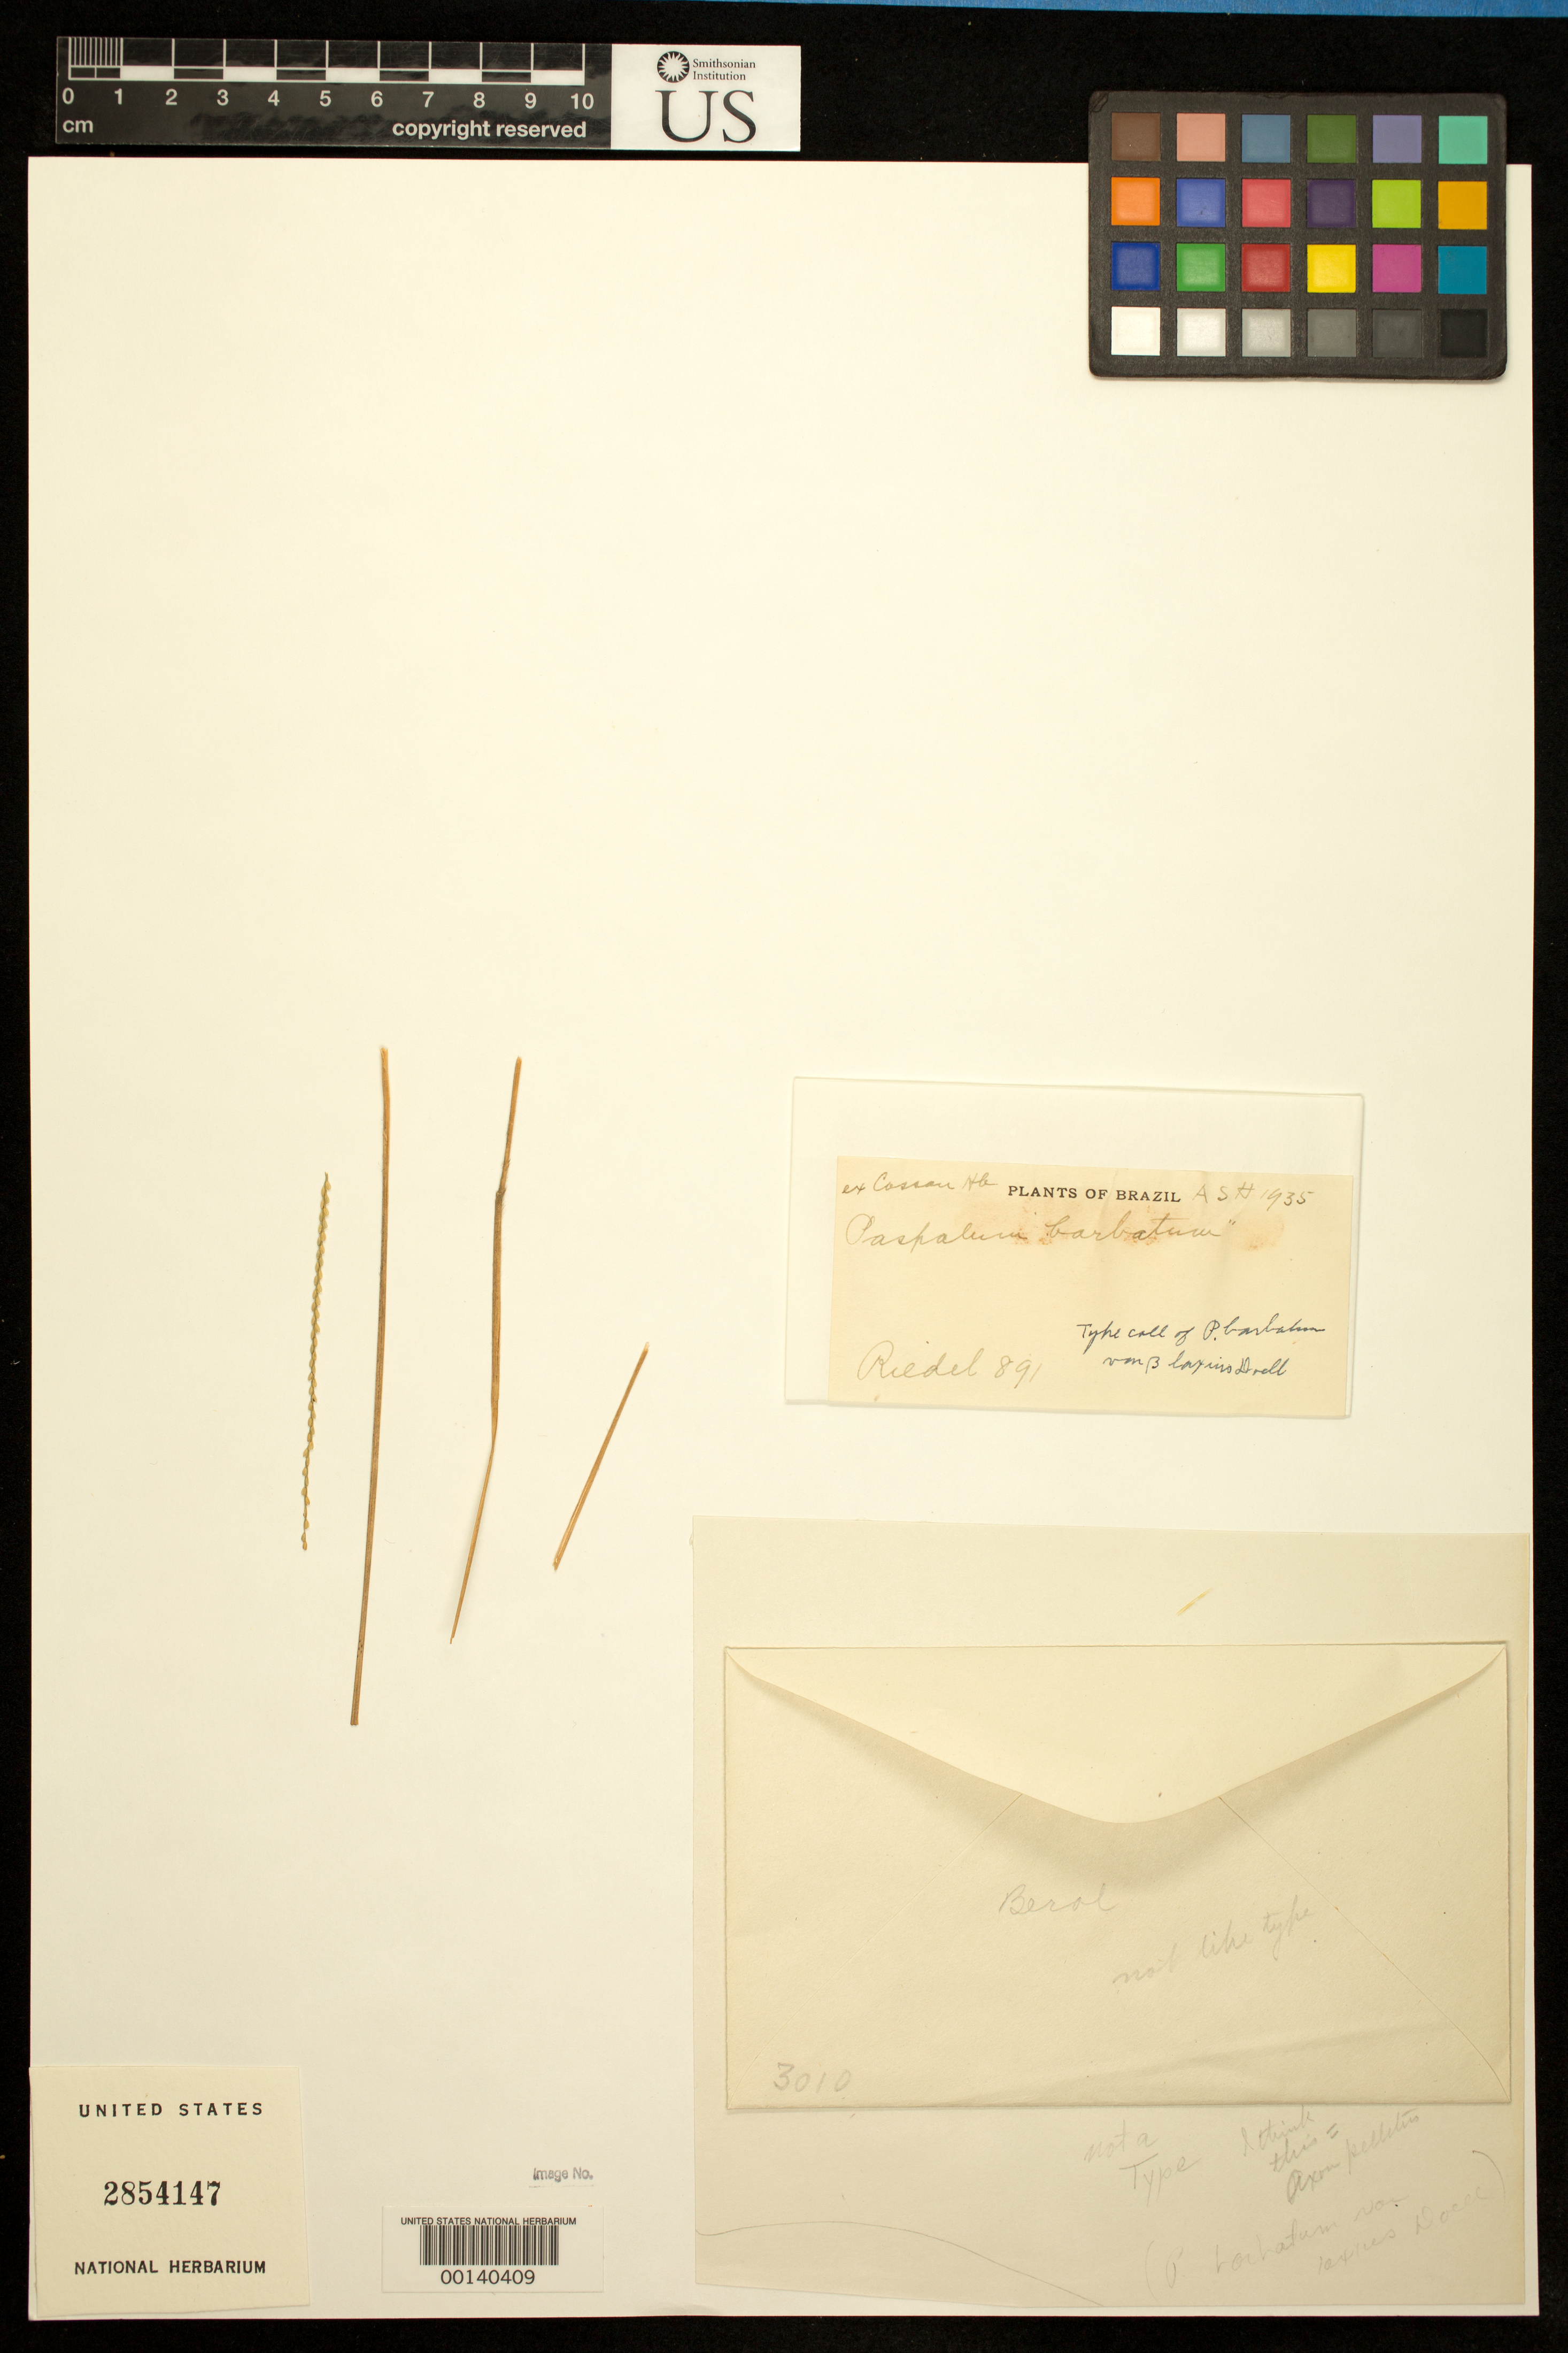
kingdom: Plantae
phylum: Tracheophyta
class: Liliopsida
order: Poales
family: Poaceae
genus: Paspalum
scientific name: Paspalum barbatum var. laxius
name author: Döll in Mart.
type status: Type Collection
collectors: L. Riedel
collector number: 891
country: Brazil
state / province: Minas Gerais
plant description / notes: Fragmentary material of type specimens ex herb. Cosson & ex herb. Berlin. [Berlin specimen annotated "not a type"]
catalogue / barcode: US 2854147